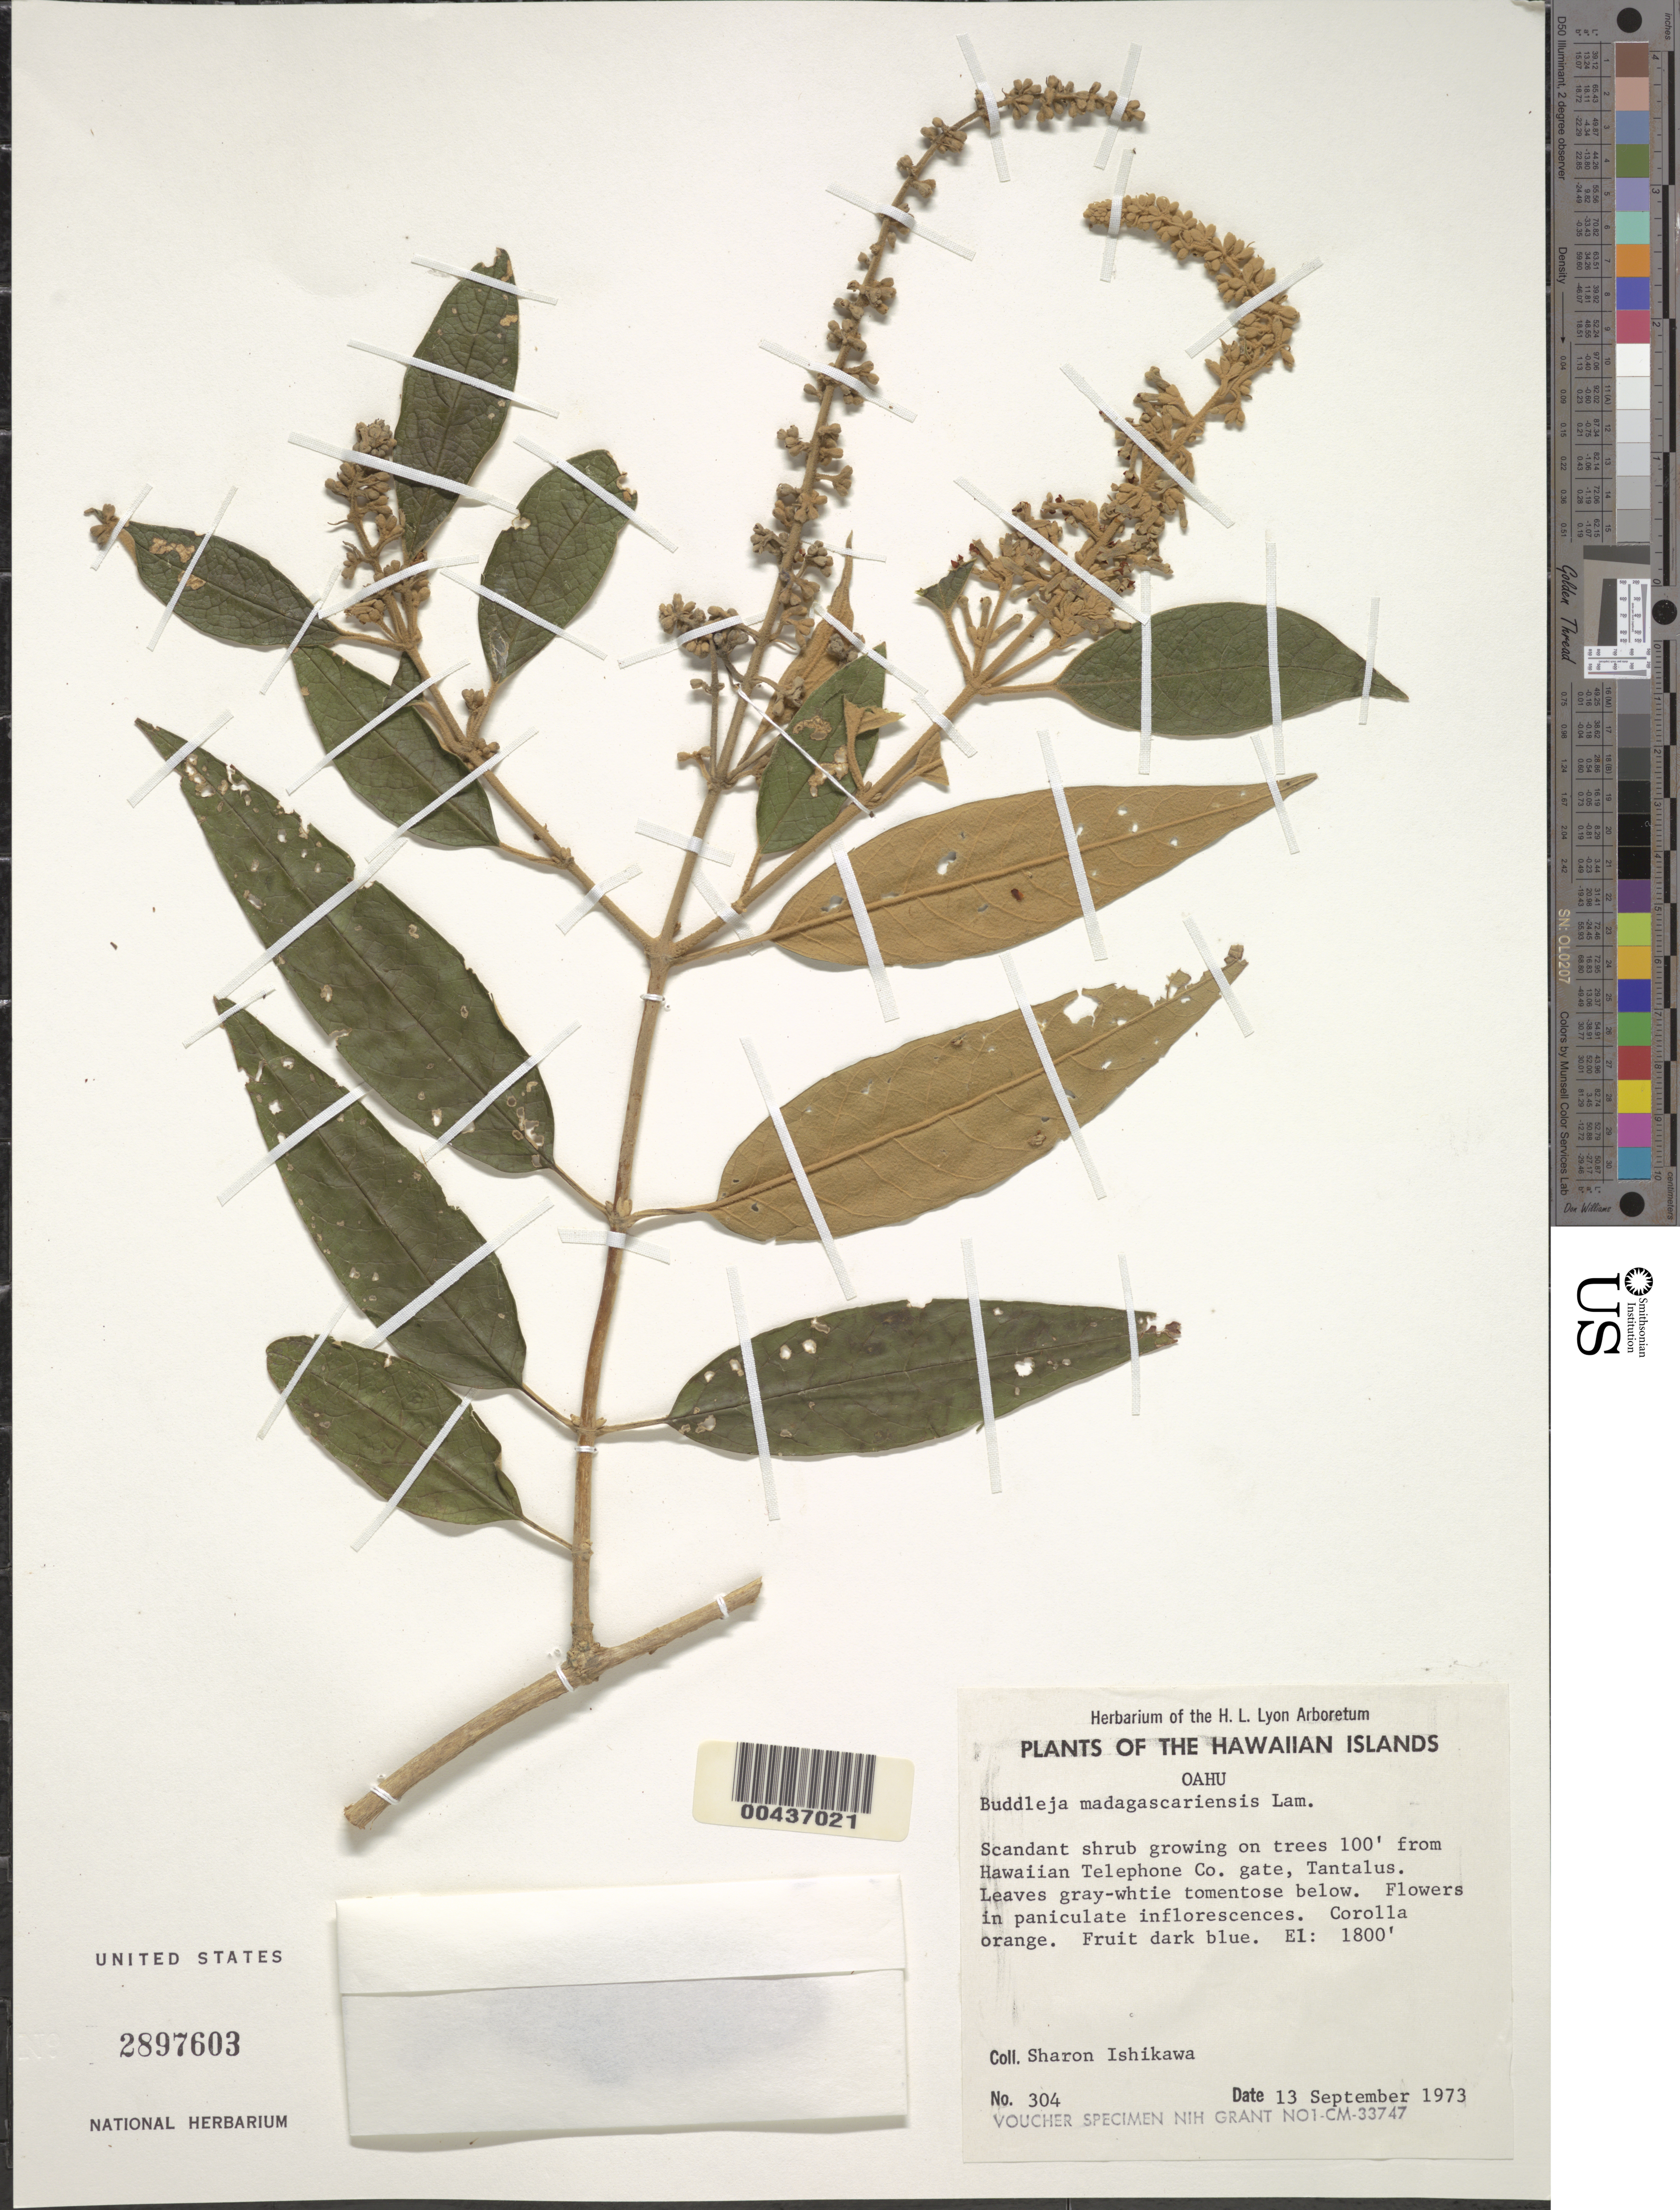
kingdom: Plantae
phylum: Tracheophyta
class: Magnoliopsida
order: Lamiales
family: Scrophulariaceae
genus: Buddleja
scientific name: Buddleja madagascariensis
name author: Lam.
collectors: S. S. Ishikawa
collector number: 304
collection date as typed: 13 Sep 1973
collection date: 1973-09-13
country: United States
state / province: Hawaii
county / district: Honolulu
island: Oahu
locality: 100 feet from Hawaiian Telephone Company gate, Tantalus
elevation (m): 549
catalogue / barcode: US 2897603